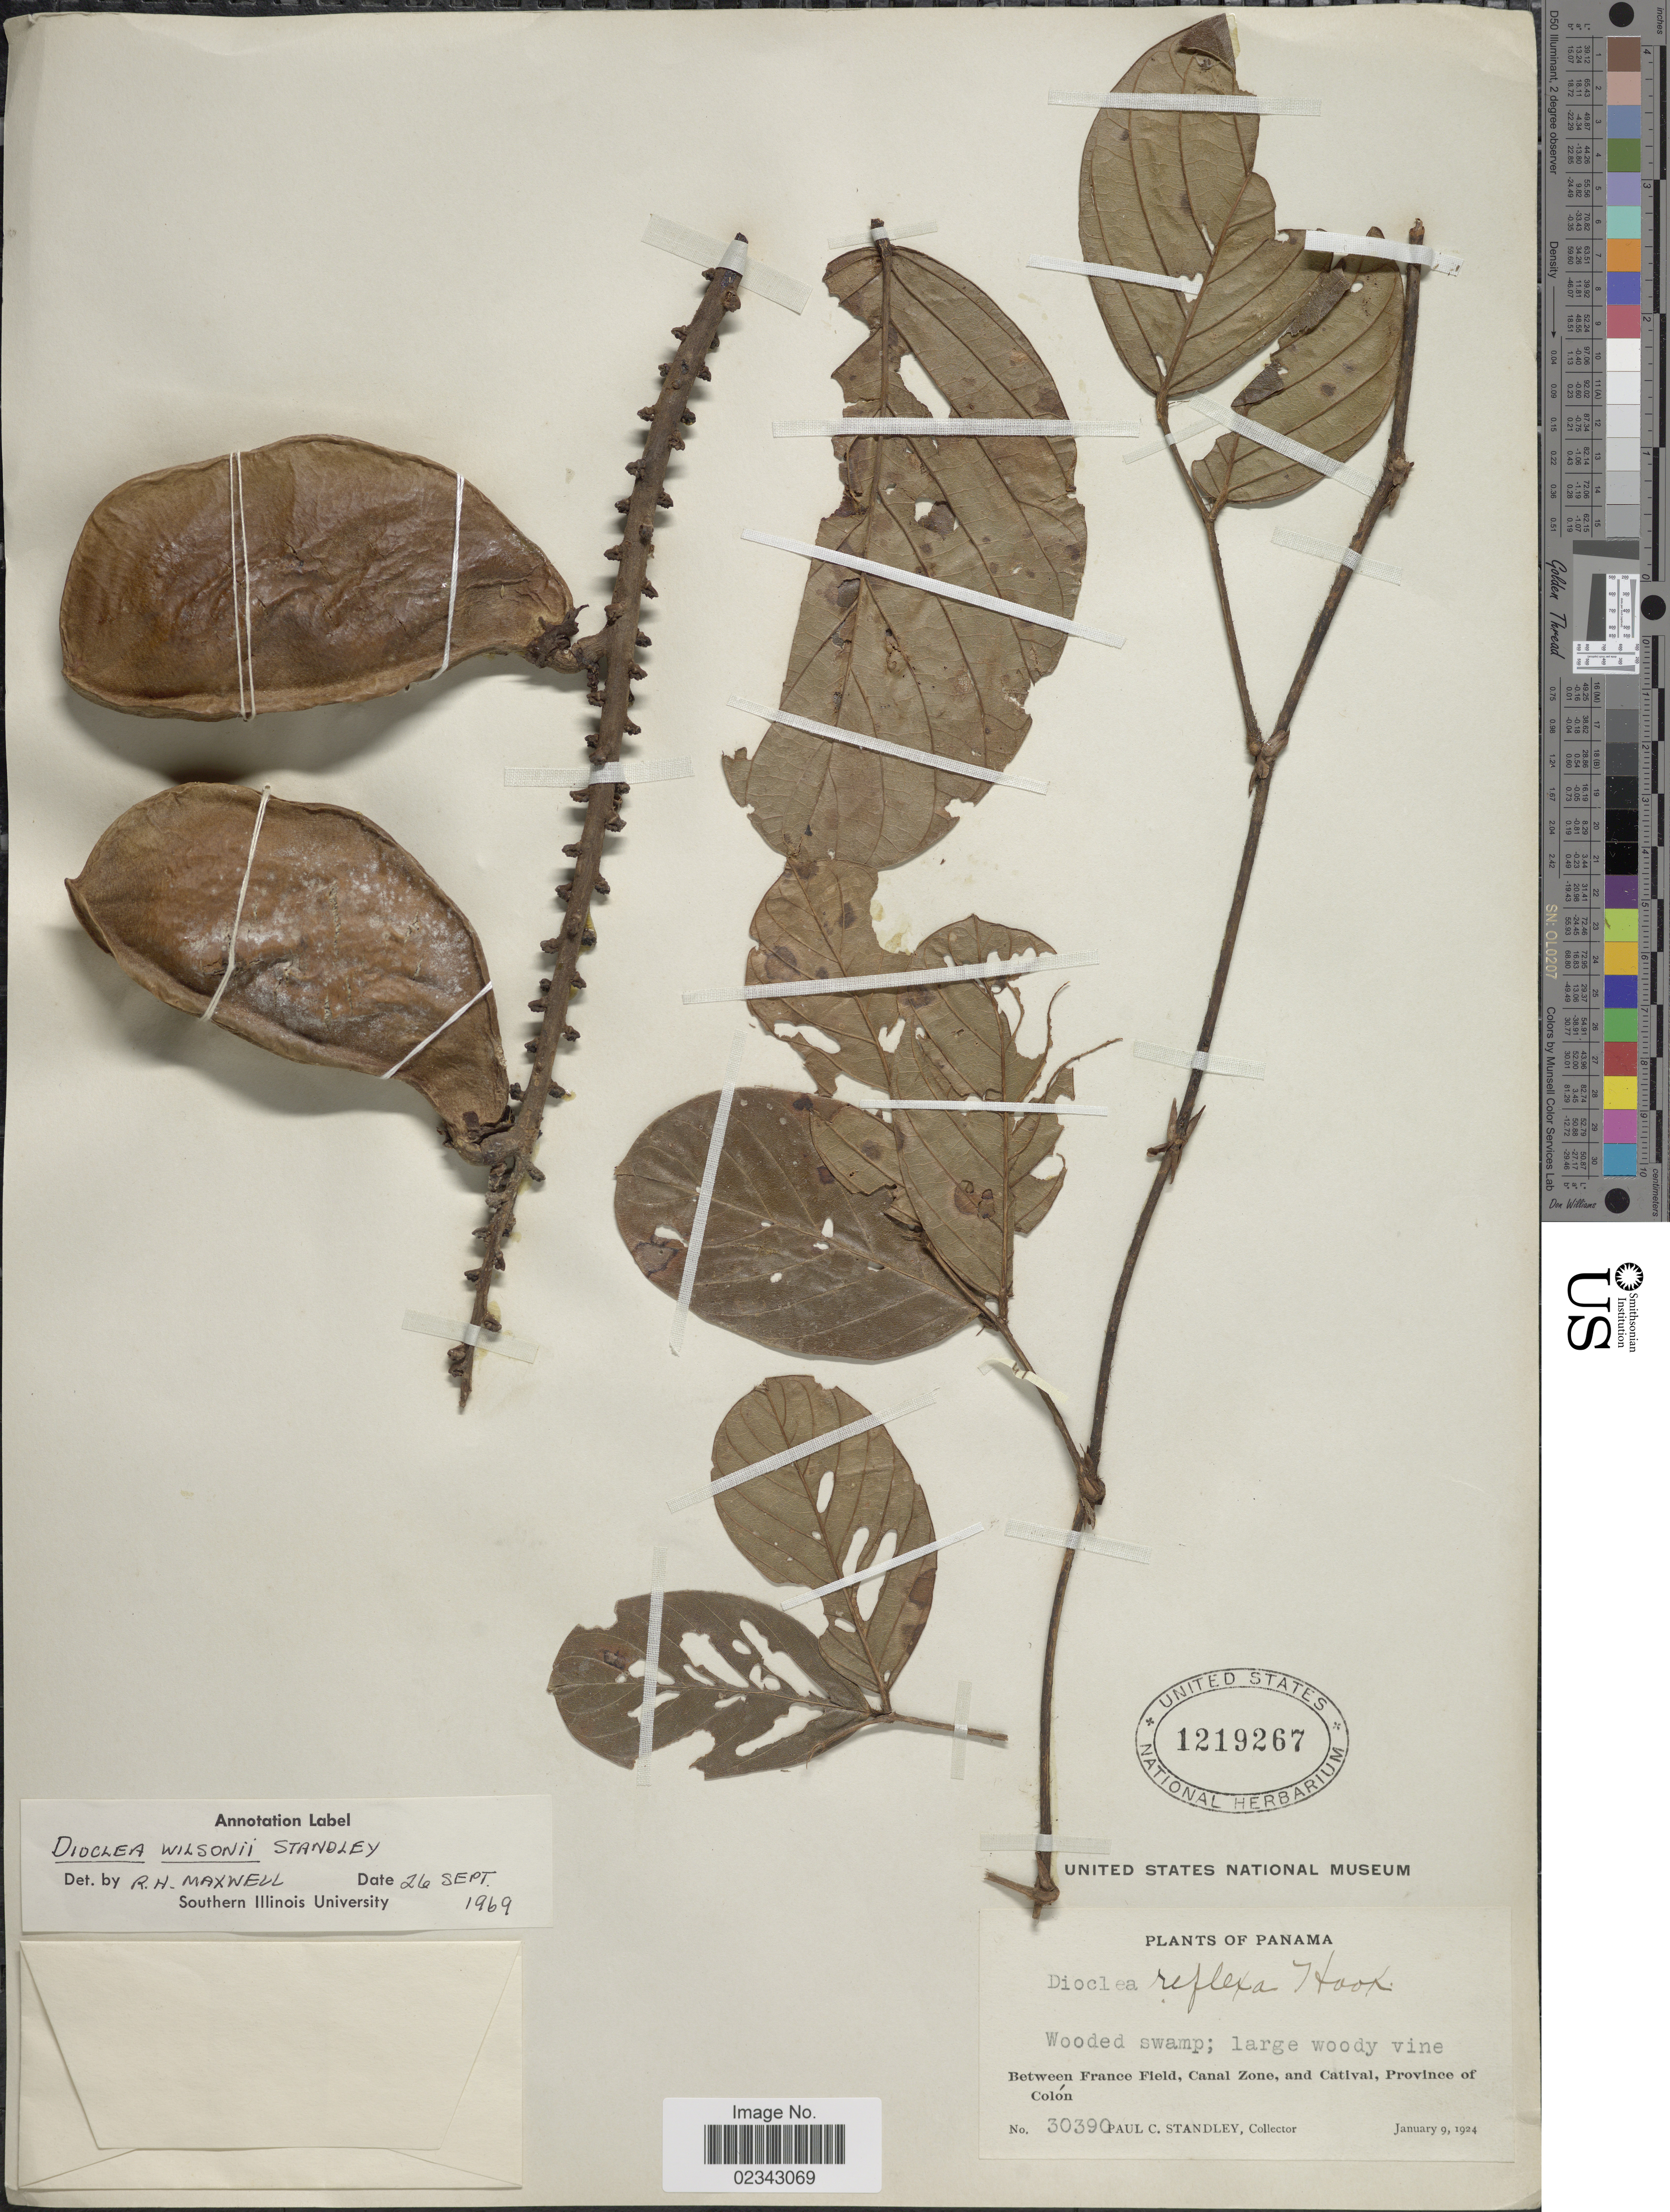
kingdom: Plantae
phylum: Tracheophyta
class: Magnoliopsida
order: Fabales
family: Fabaceae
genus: Macropsychanthus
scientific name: Macropsychanthus wilsonii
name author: (Standl.) L.P. Queiroz & Snak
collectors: P. C. Standley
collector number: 30390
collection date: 1924-01-09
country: Panama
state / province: Colón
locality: Wooded swamp; Between France Field, Canal Zone, and Catival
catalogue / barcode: US 1219267